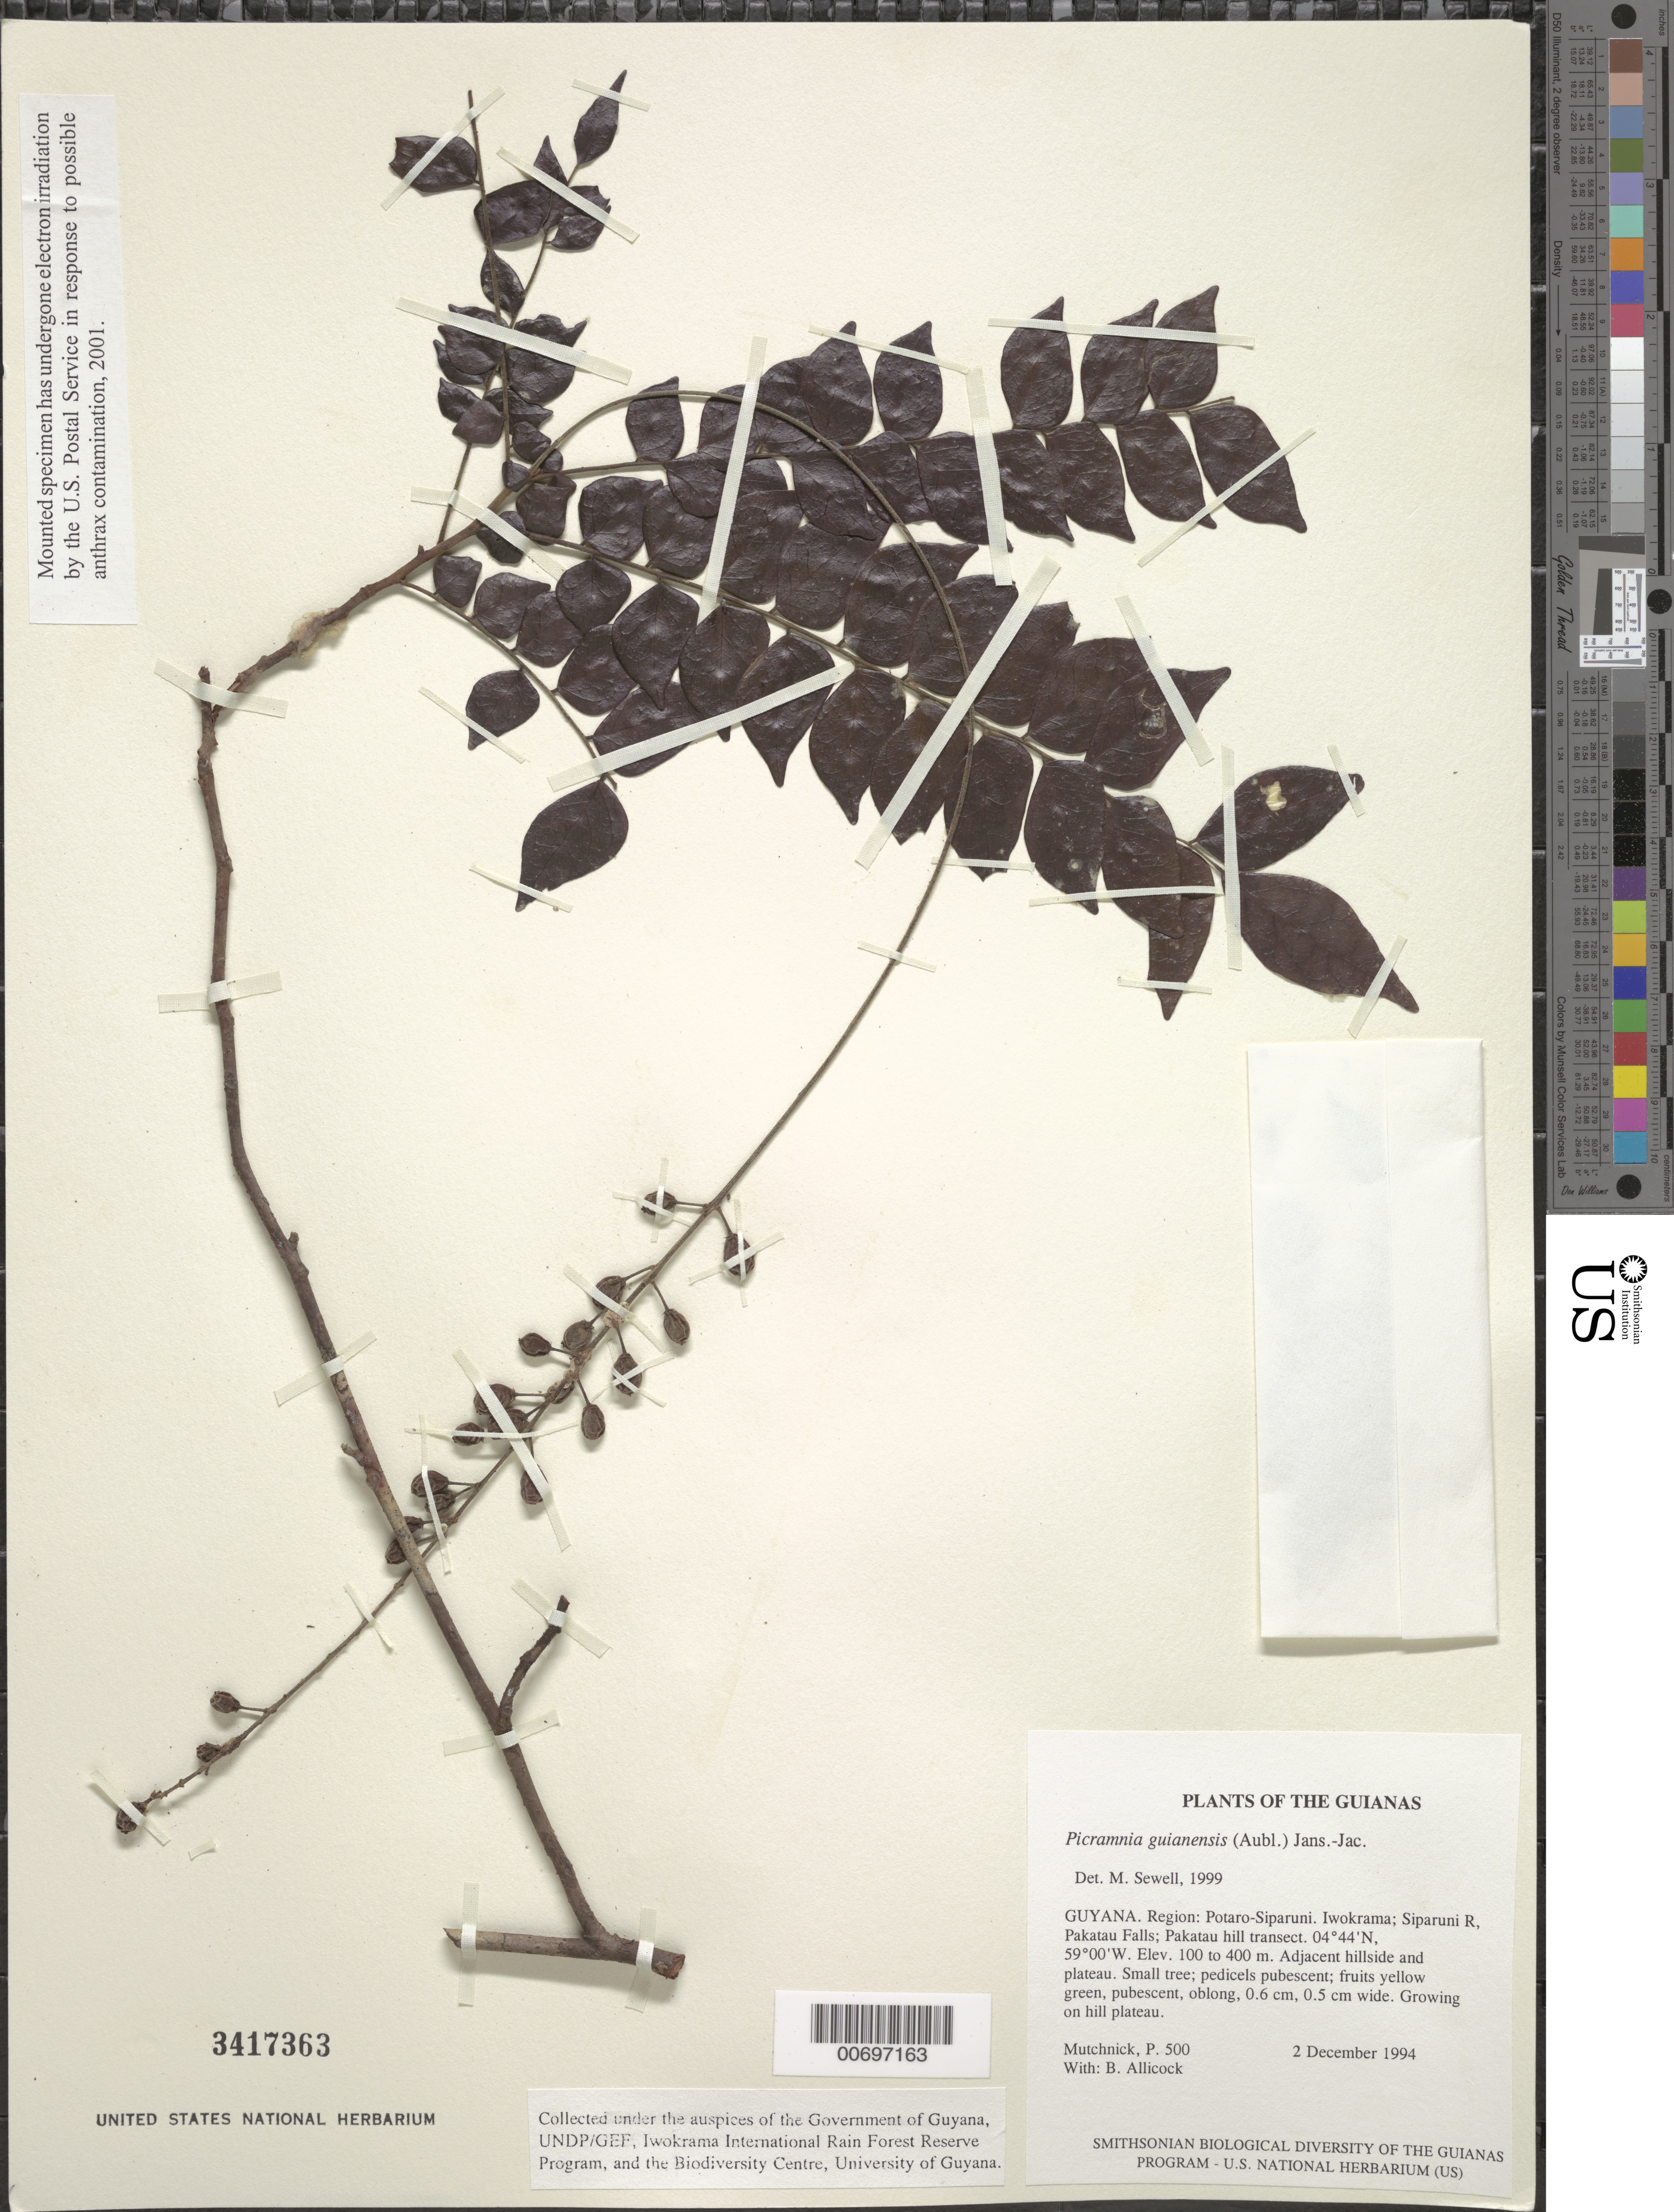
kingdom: Plantae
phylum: Tracheophyta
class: Magnoliopsida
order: Picramniales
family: Picramniaceae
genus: Picramnia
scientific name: Picramnia guianensis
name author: (Aubl.) Jans.-Jac.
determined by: Sewell, M.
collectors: P. Mutchnick & B. Allicock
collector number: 500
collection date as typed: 2 December 1994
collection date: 1994-12-02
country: Guyana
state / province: Potaro-Siparuni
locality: Iwokrama; Siparuni R, Pakatau Falls; Pakatau hill transect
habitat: Adjacent hillside and plateau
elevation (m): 100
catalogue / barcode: US 3417363